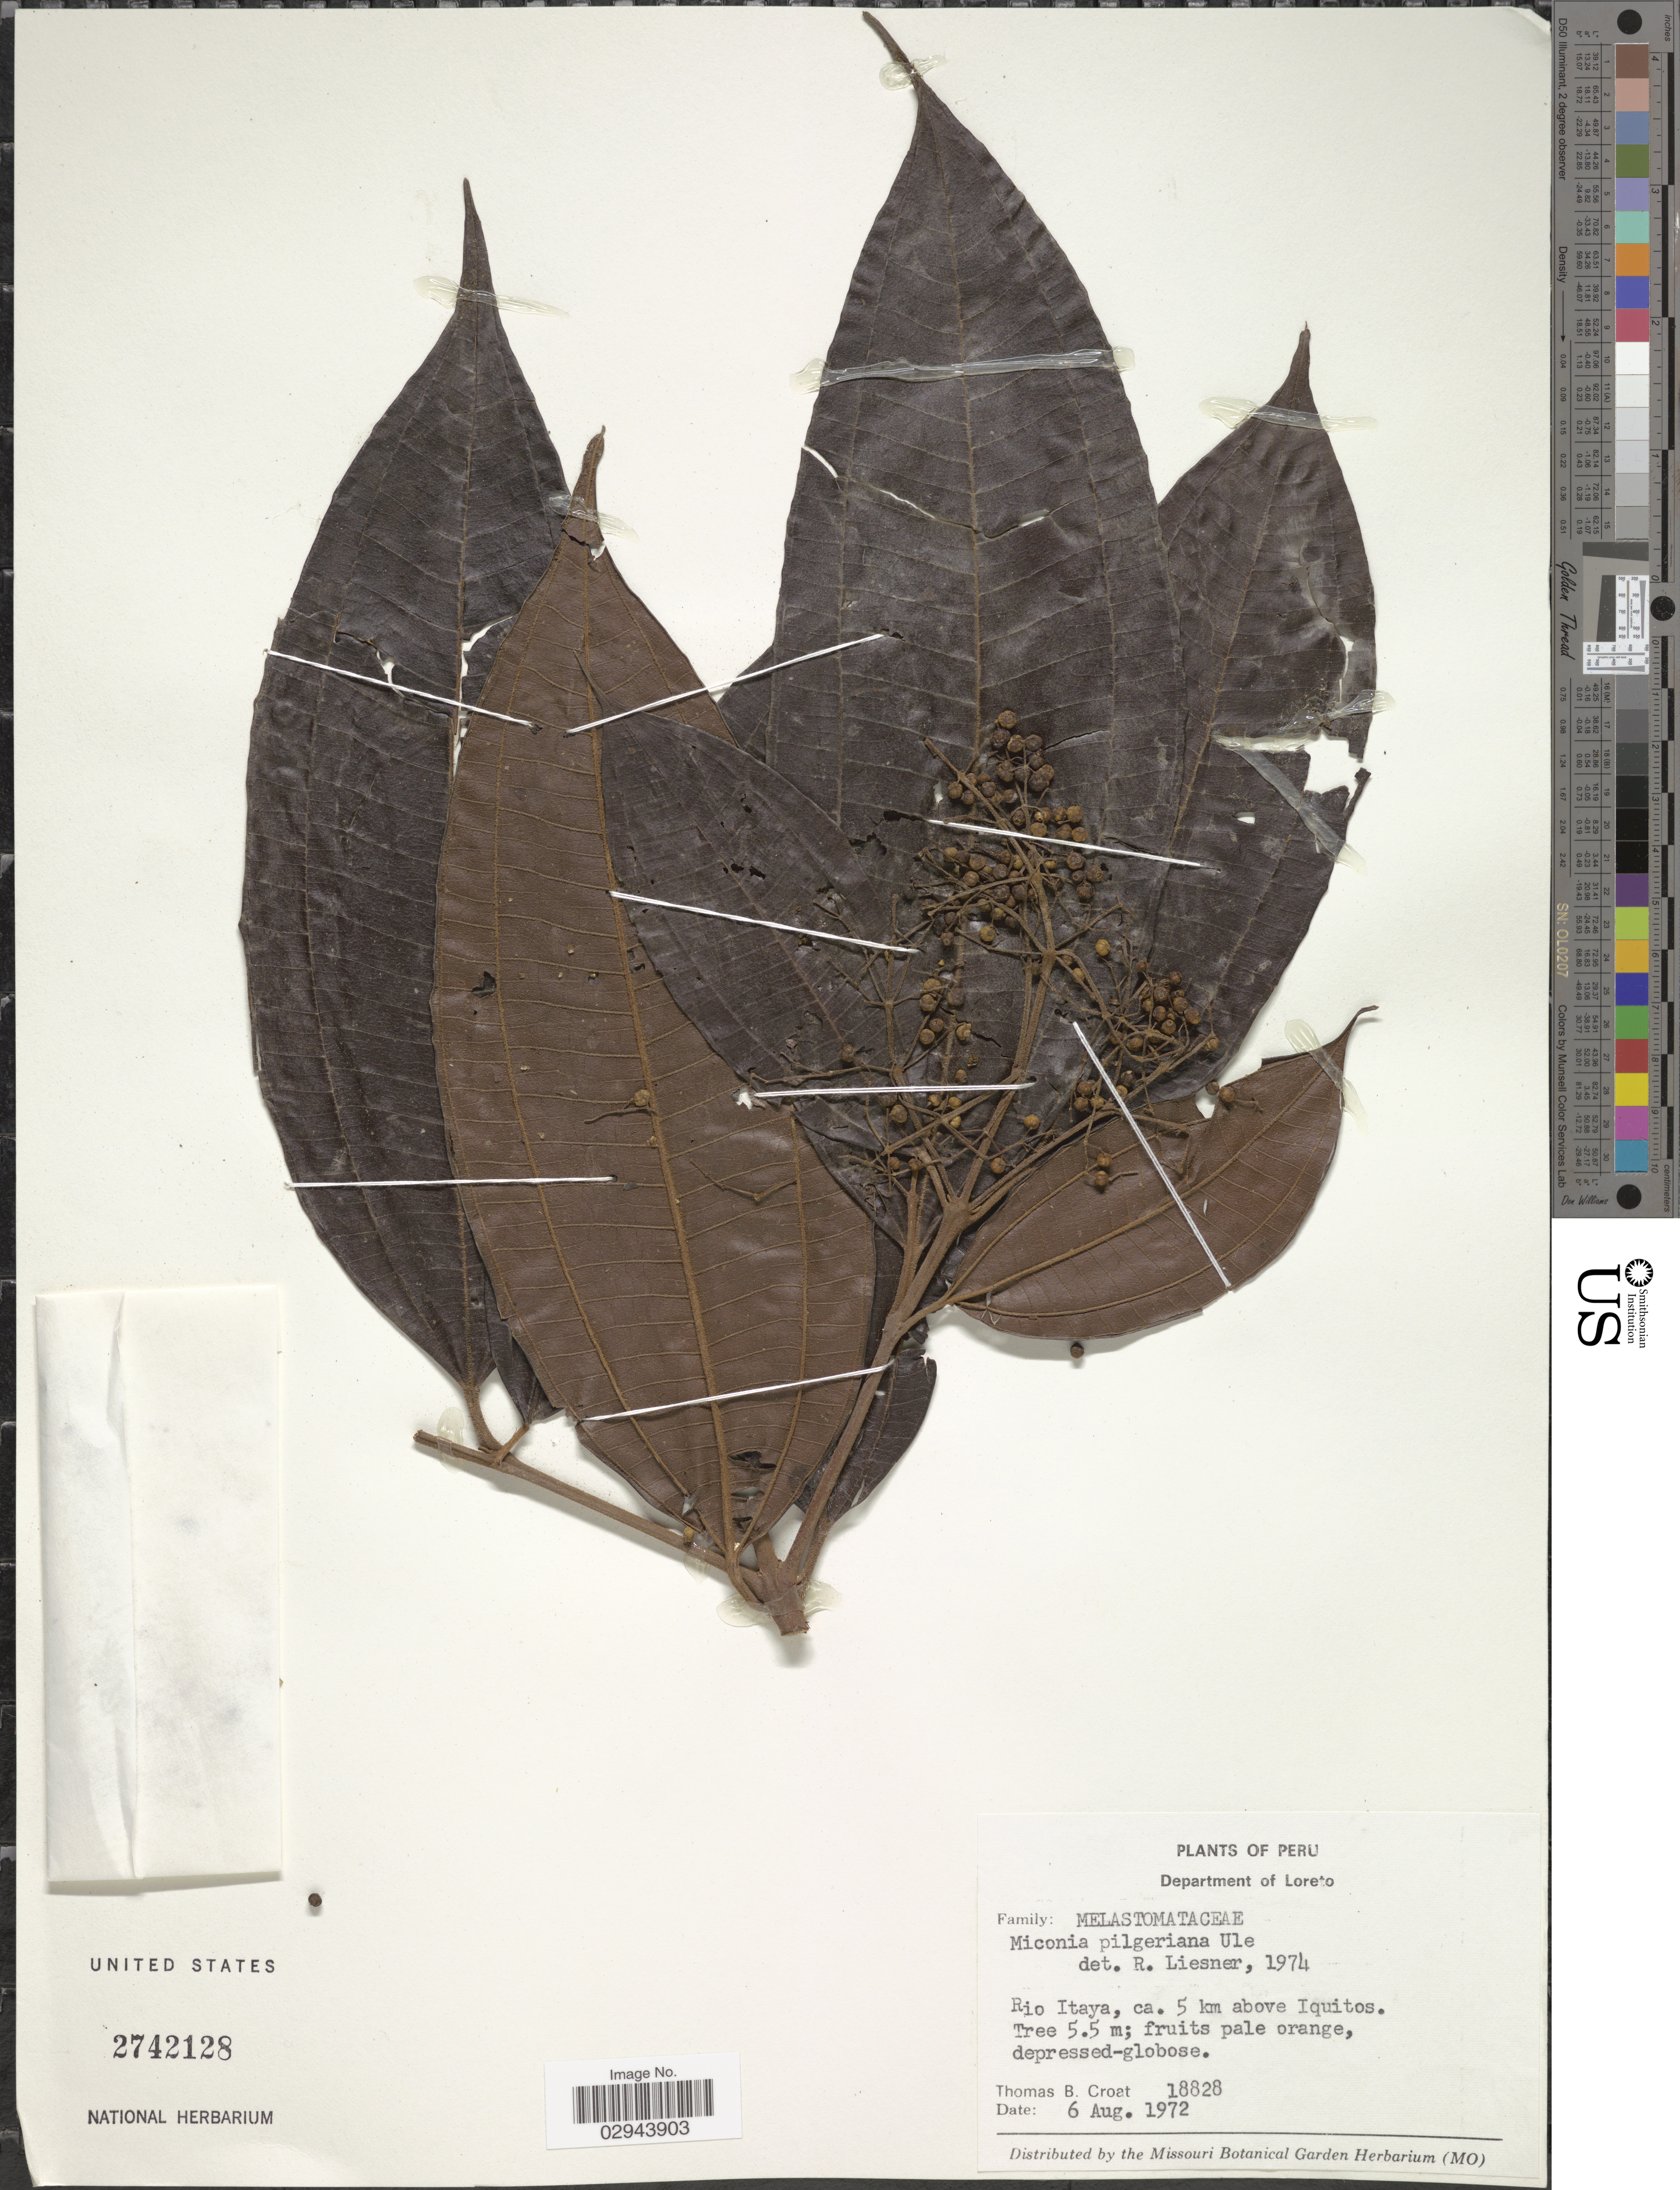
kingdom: Plantae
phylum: Tracheophyta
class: Magnoliopsida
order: Myrtales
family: Melastomataceae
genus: Miconia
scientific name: Miconia tetrasperma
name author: Gleason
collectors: T. B. Croat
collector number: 18828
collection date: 1972-08-06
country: Peru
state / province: Loreto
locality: Departmento of Loreto. Rio Itaya, ca. 5 km above Iquitos.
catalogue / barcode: US 2742128